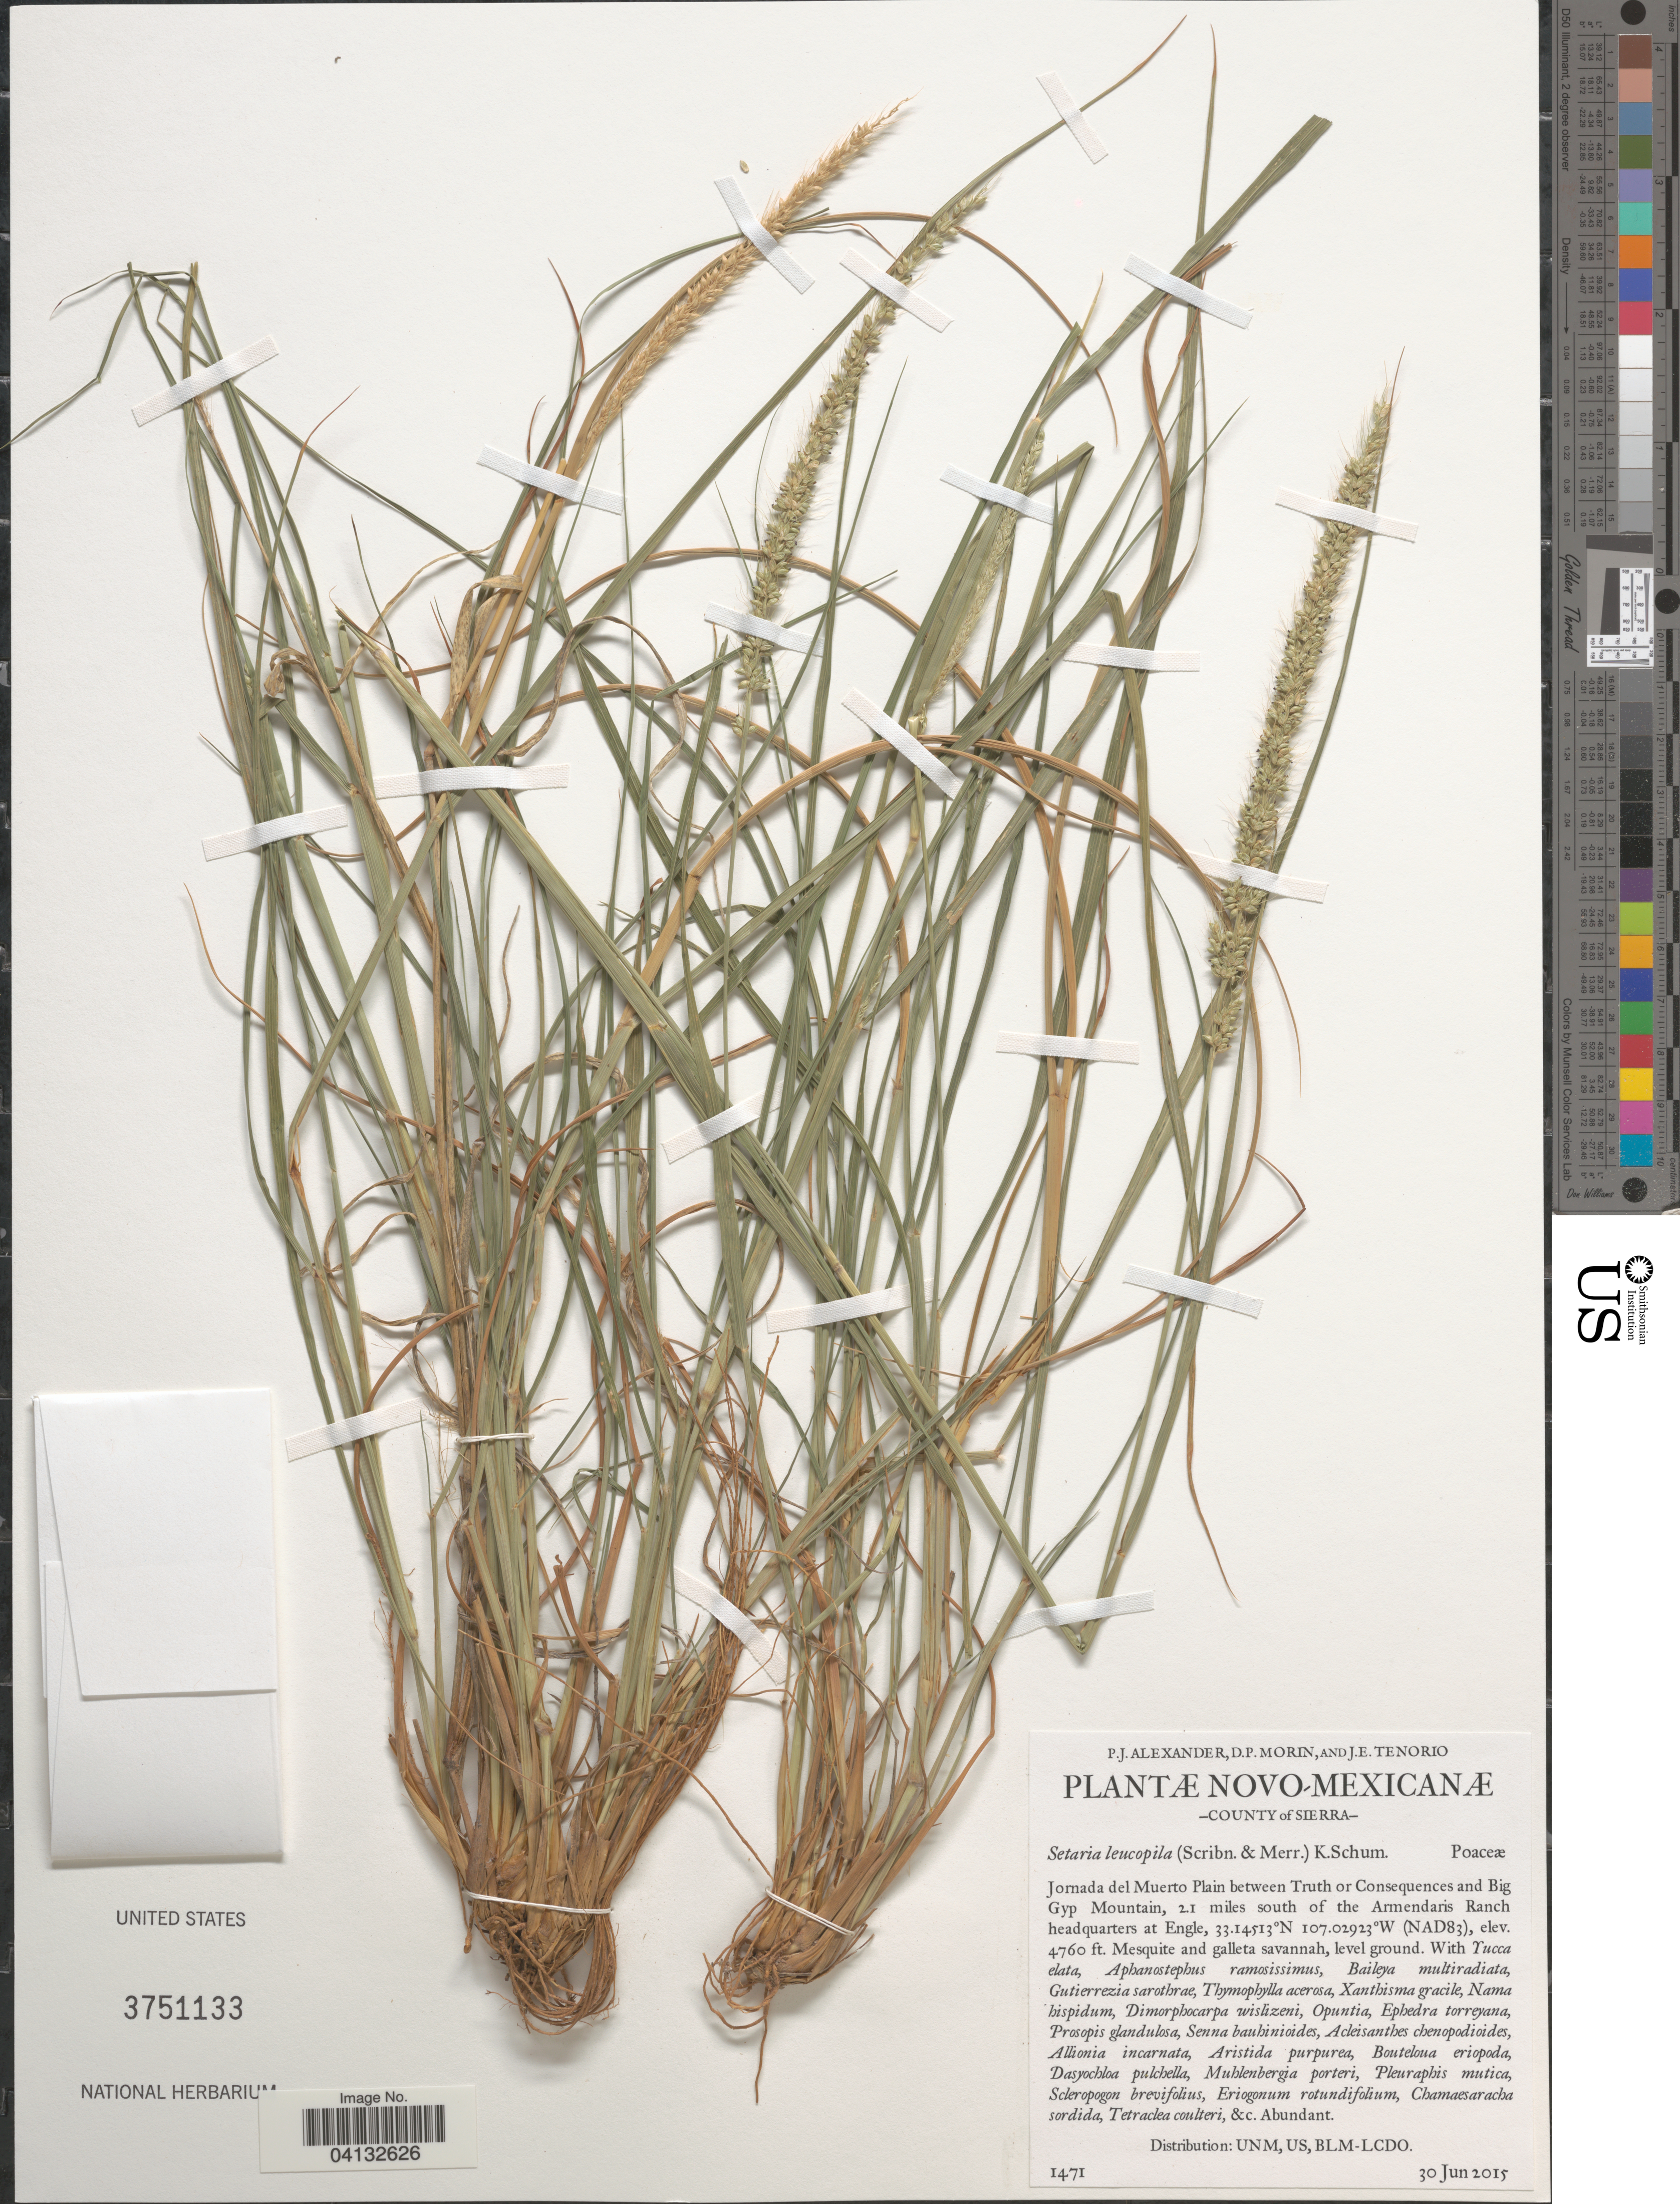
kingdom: Plantae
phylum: Tracheophyta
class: Liliopsida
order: Poales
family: Poaceae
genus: Setaria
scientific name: Setaria leucopila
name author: (Scribn. & Merr.) K. Schum.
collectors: P. Alexander, D. Morin & J. Tenorio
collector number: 1471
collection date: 2015-06-30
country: United States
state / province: New Mexico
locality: County of Sierra. Jomada del Muerto Plain between Truth or Consequences and Big Gyp Mountain, 2.1 miles south of the Armendaris Ranch headquarters at Engle.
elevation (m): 1451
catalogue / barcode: US 3751133